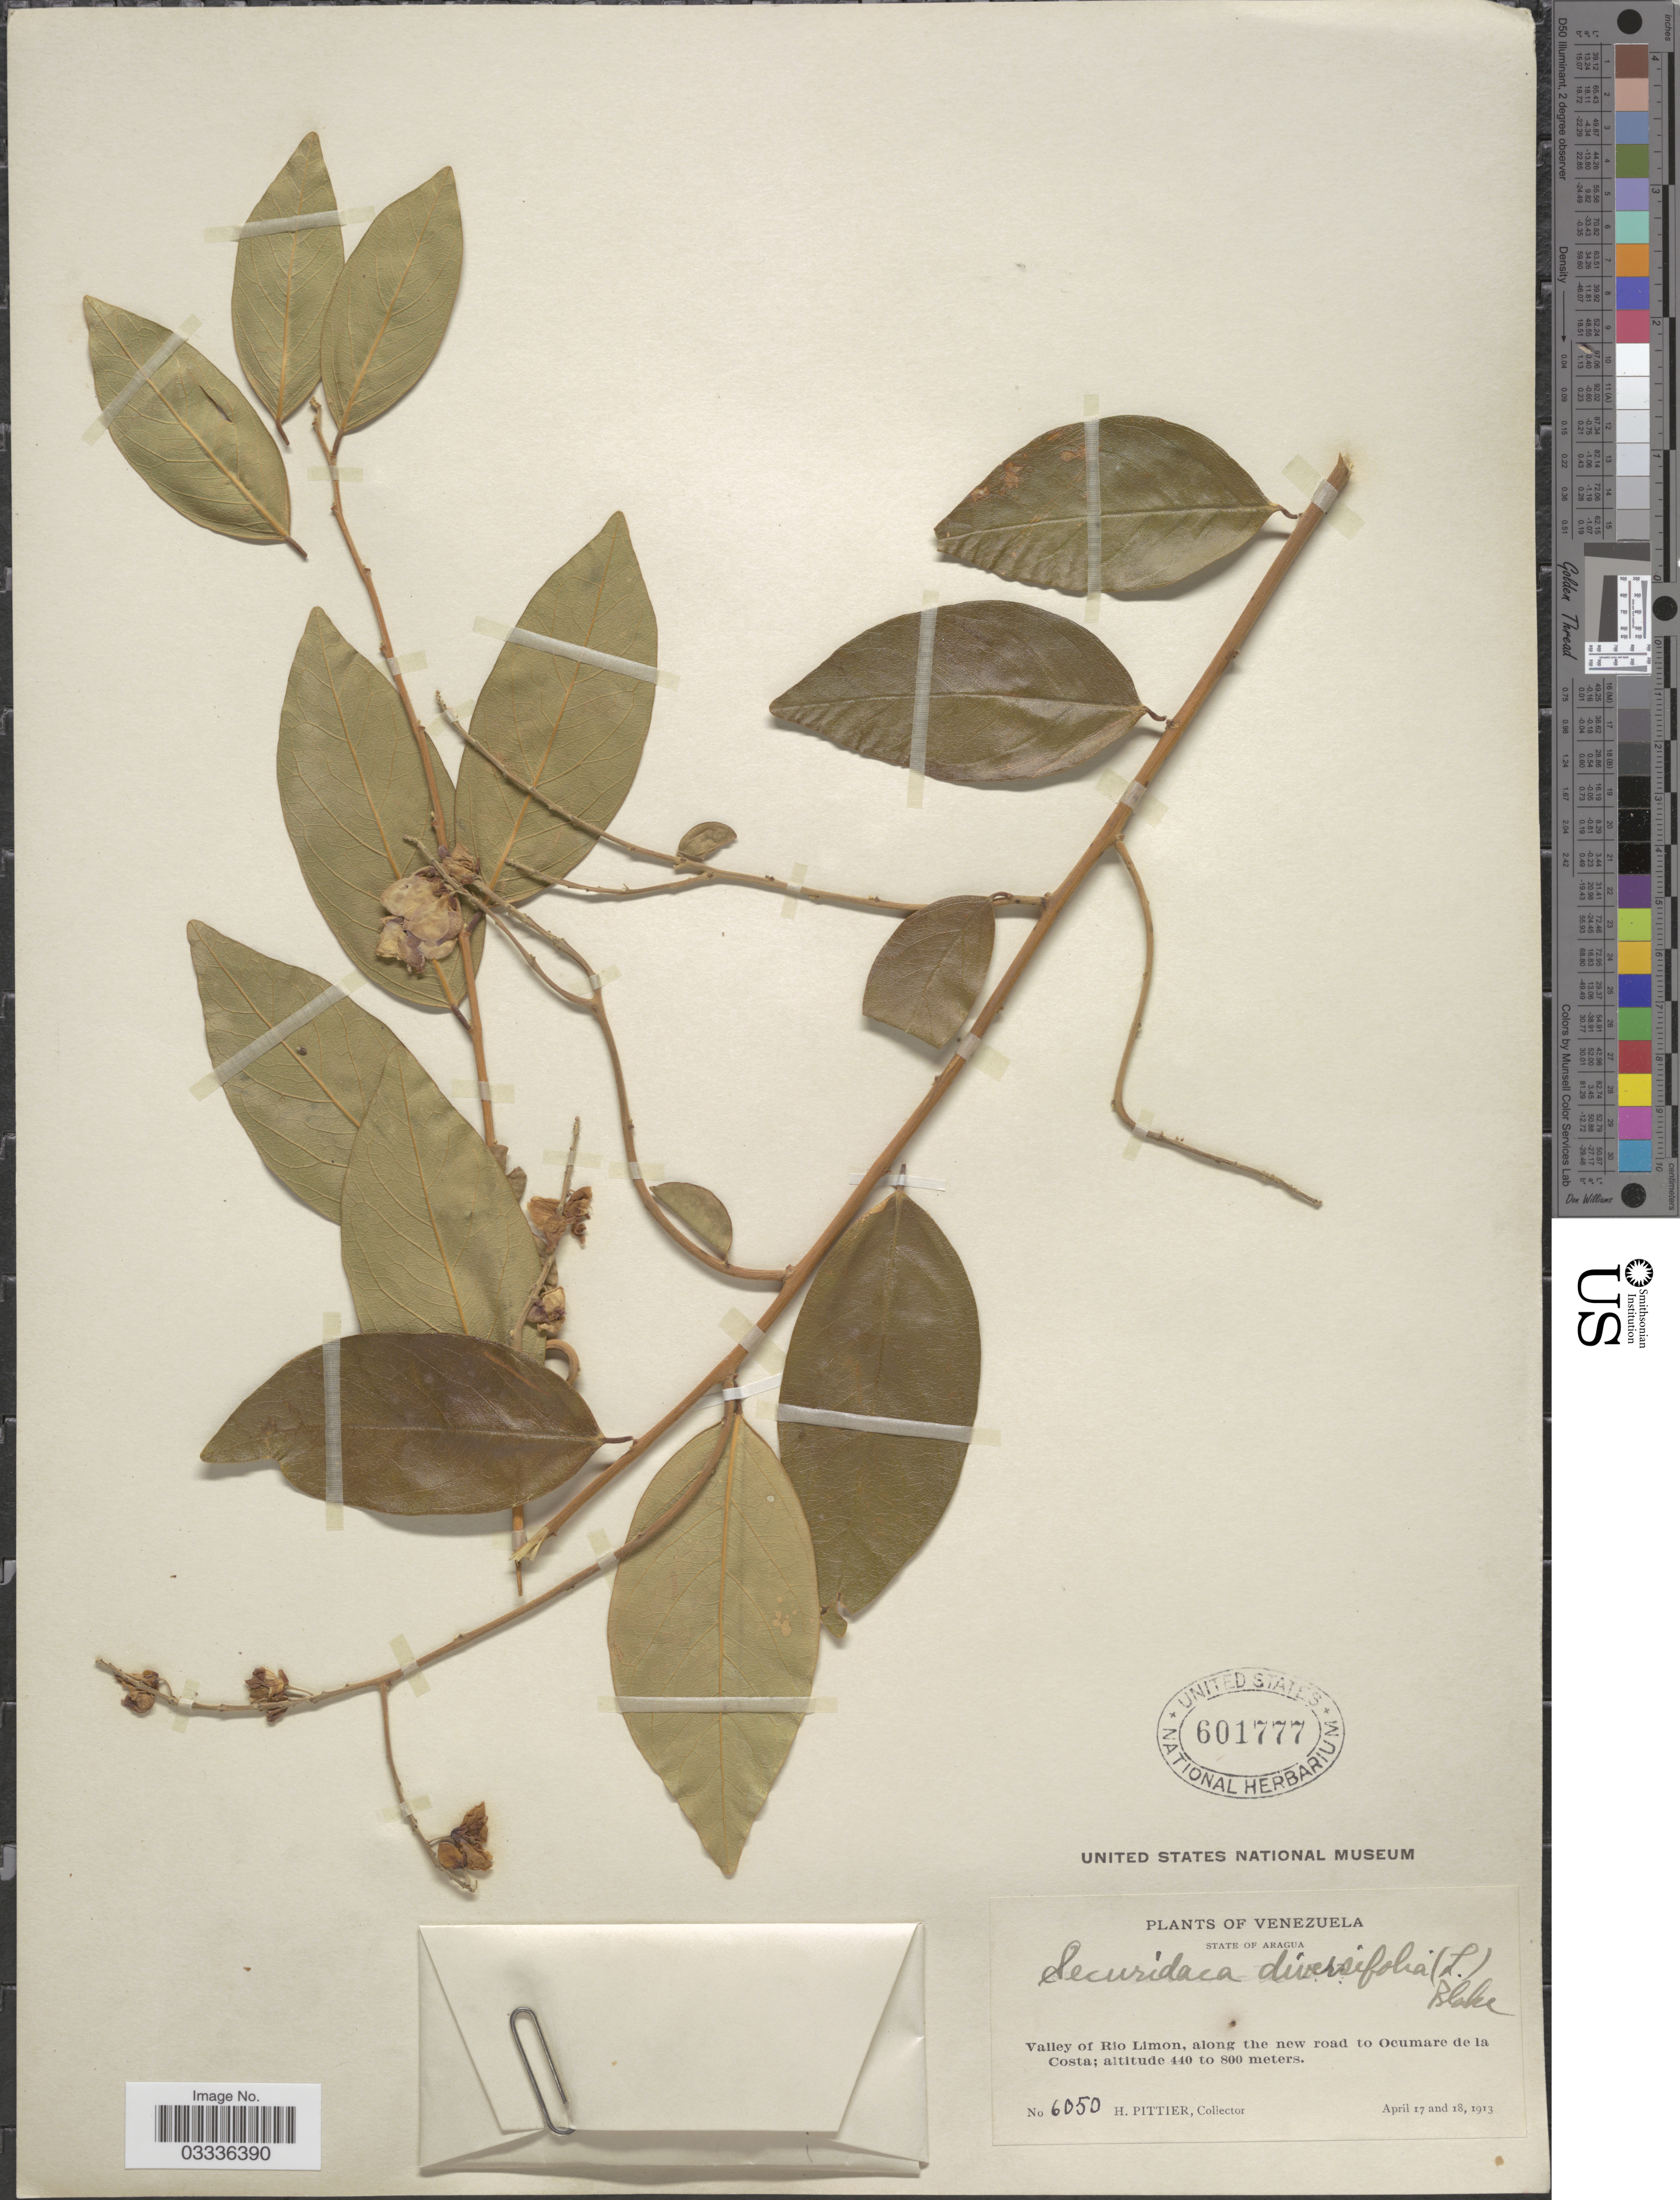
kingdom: Plantae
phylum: Tracheophyta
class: Magnoliopsida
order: Fabales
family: Polygalaceae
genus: Securidaca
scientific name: Securidaca diversifolia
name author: (L.) S.F. Blake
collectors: H. F. Pittier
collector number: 6050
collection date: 1913-04-17/1913-04-18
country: Paraguay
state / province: Paraguari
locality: Valley of the Rio Limon, along the new road to Ocumare de la Costa.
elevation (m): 440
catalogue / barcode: US 601777